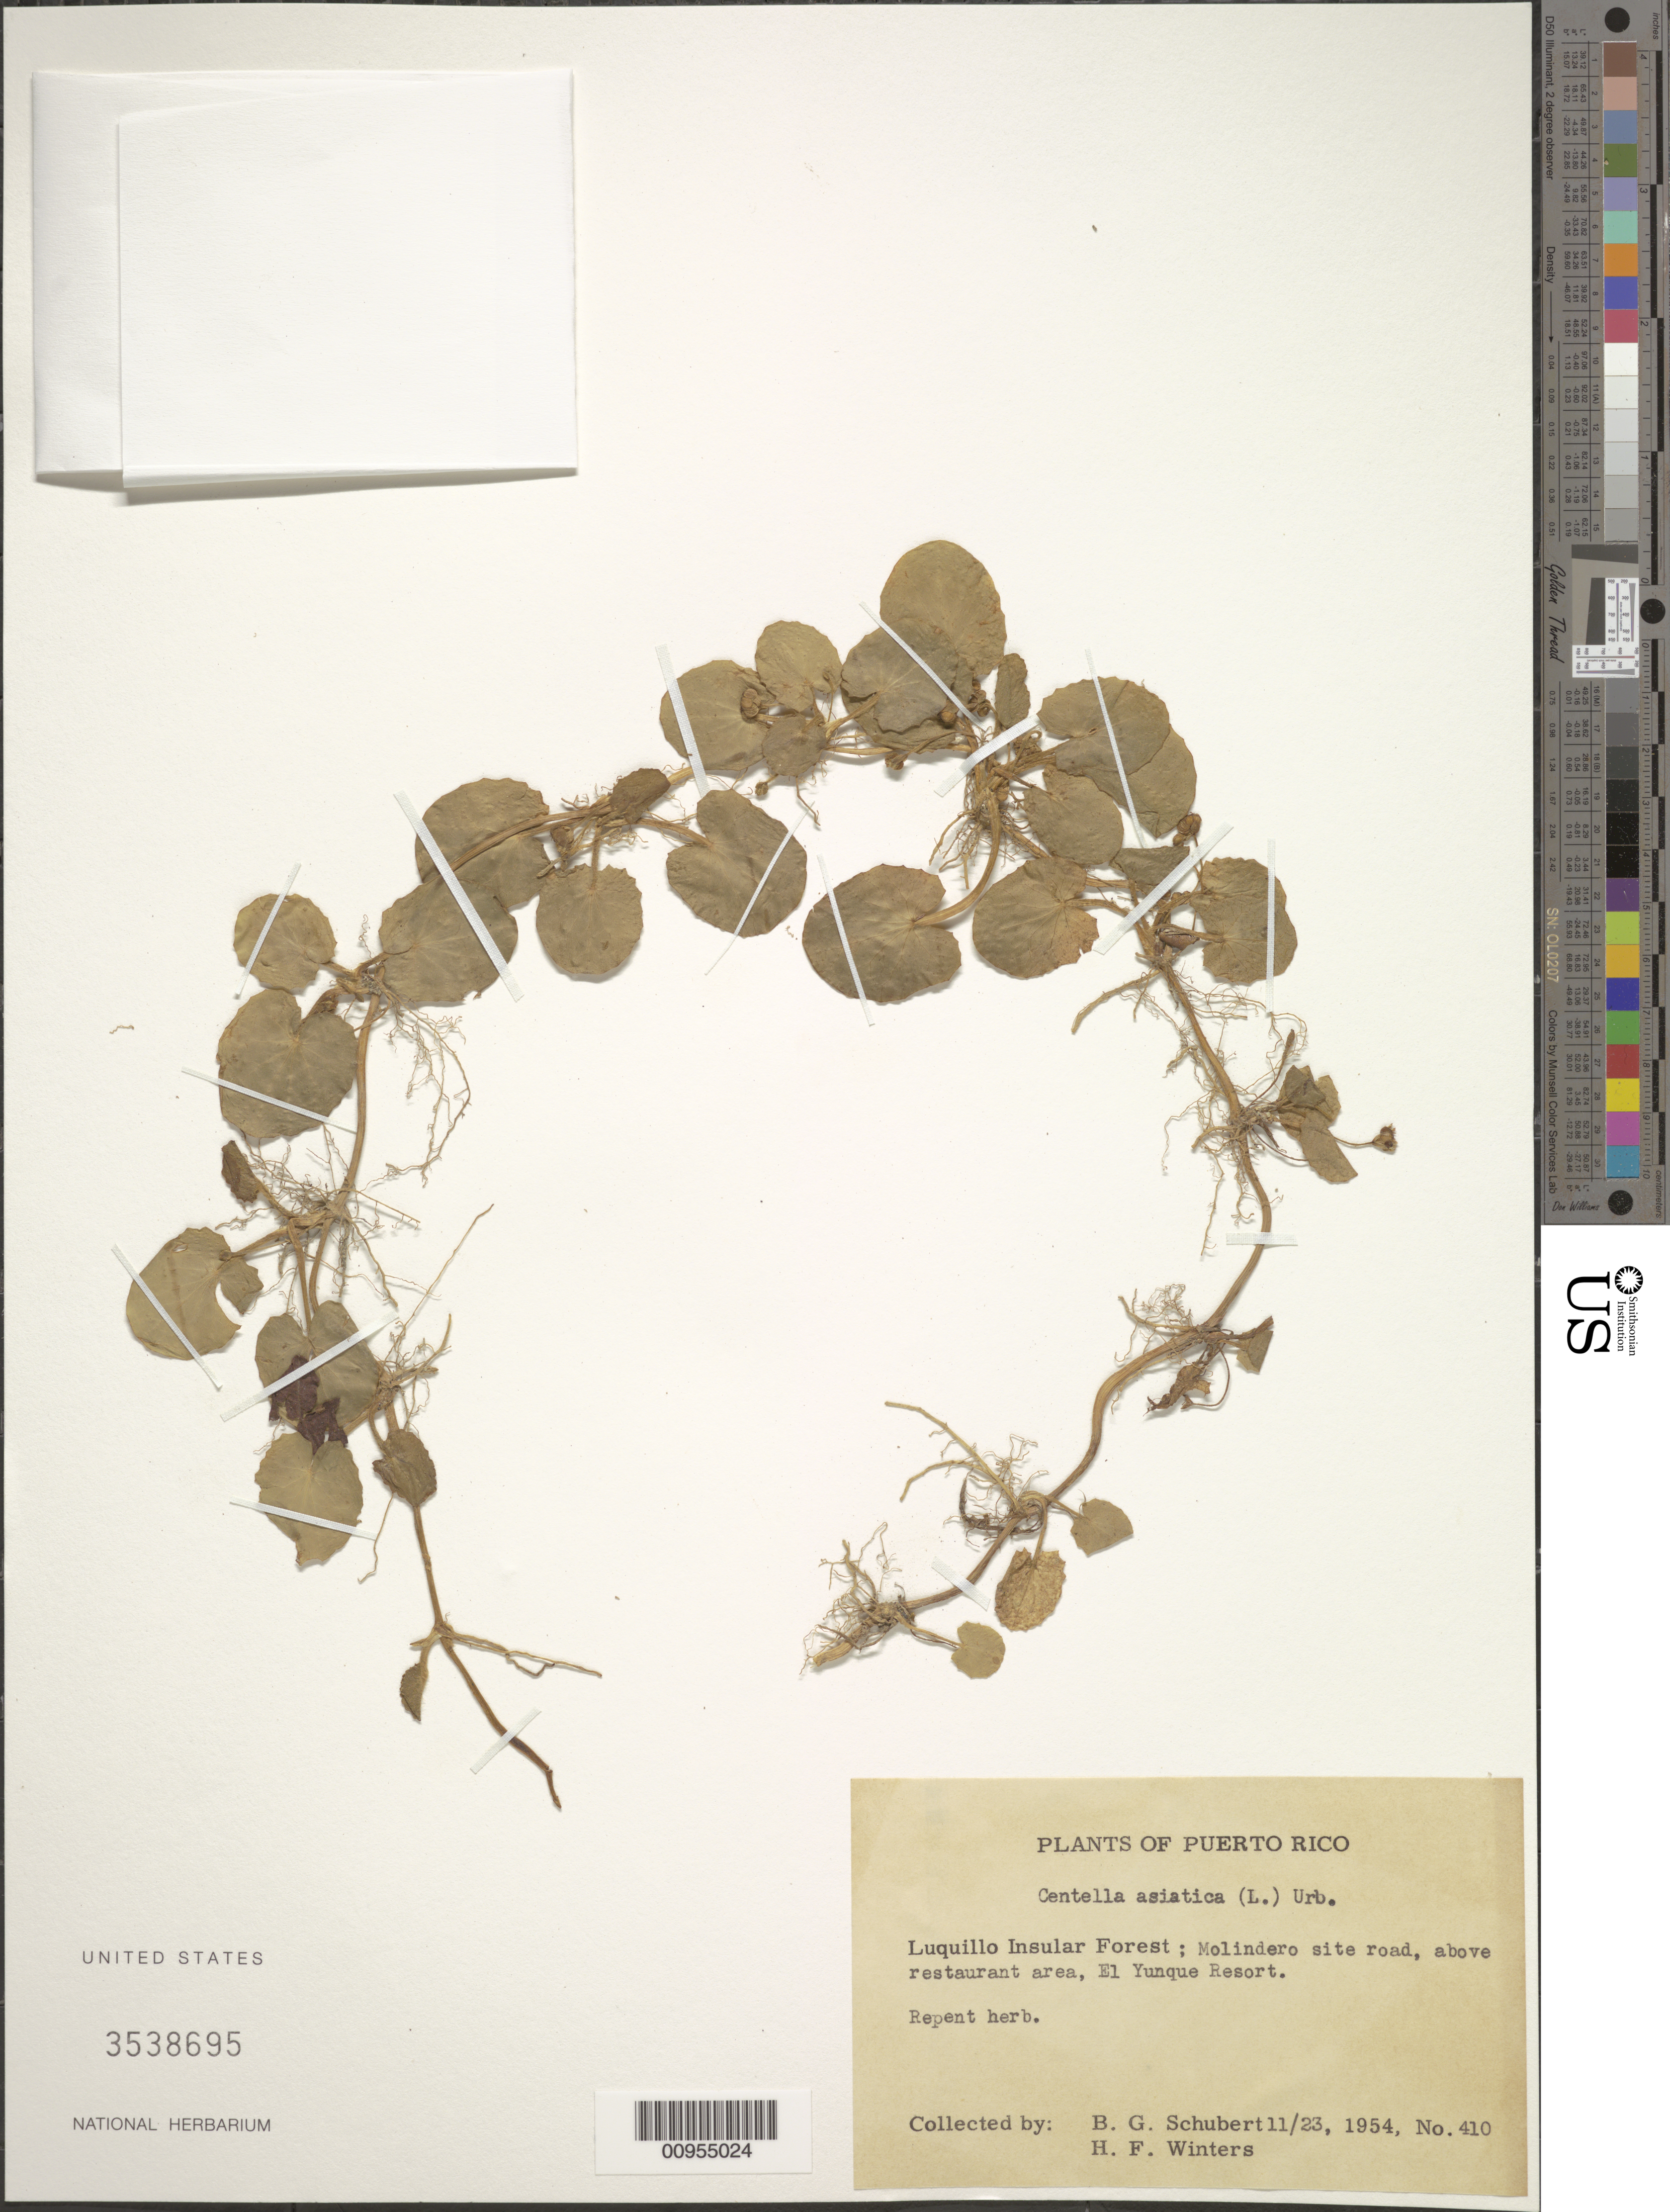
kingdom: Plantae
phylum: Tracheophyta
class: Magnoliopsida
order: Apiales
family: Apiaceae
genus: Centella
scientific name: Centella asiatica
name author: (L.) Urb.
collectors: B. Schubert & H. Winters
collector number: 410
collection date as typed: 23 Nov 1954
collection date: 1954-11-23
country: Puerto Rico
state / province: Luquillo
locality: Luquillo Insular Forest; Molindero site road, above restaurant area, El Yunque Resort.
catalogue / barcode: US 3538695